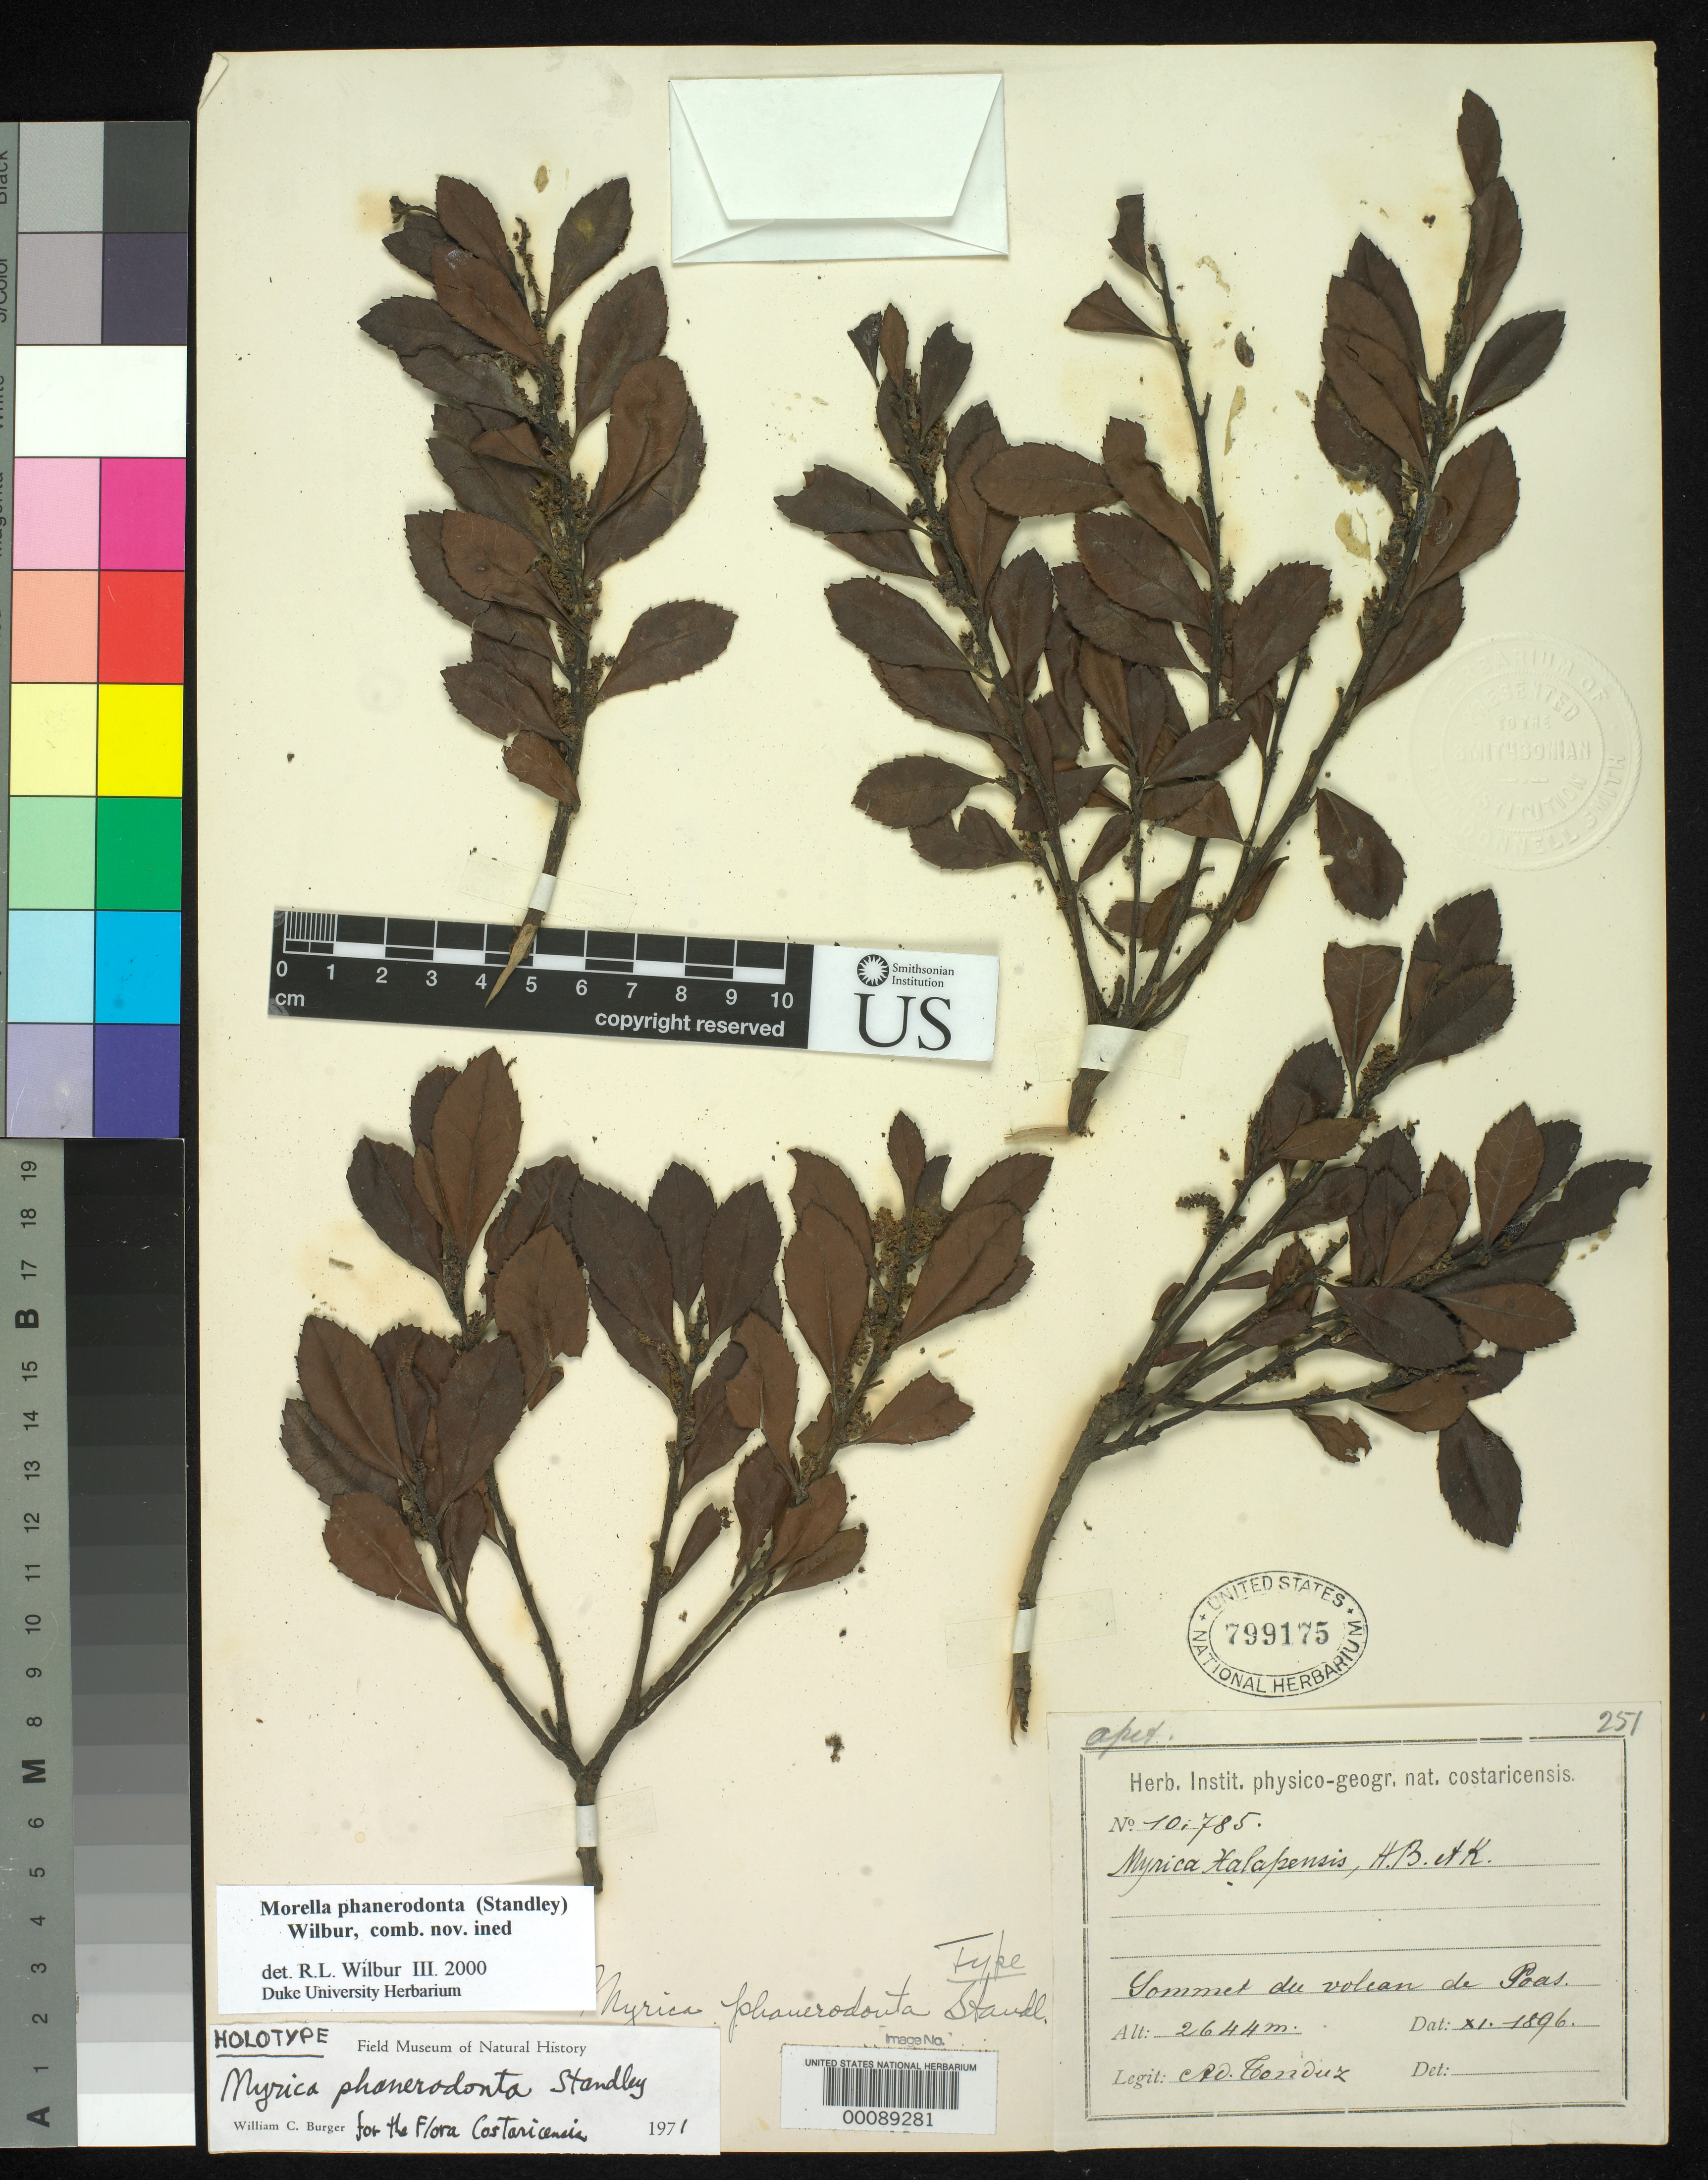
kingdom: Plantae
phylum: Tracheophyta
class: Magnoliopsida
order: Fagales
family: Myricaceae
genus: Myrica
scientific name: Myrica phanerodonta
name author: Standl.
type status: Holotype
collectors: A. Tonduz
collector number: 10785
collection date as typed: Nov 1896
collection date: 1896-11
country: Costa Rica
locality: Summit of Poas Volcano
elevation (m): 2644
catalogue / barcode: US 799175